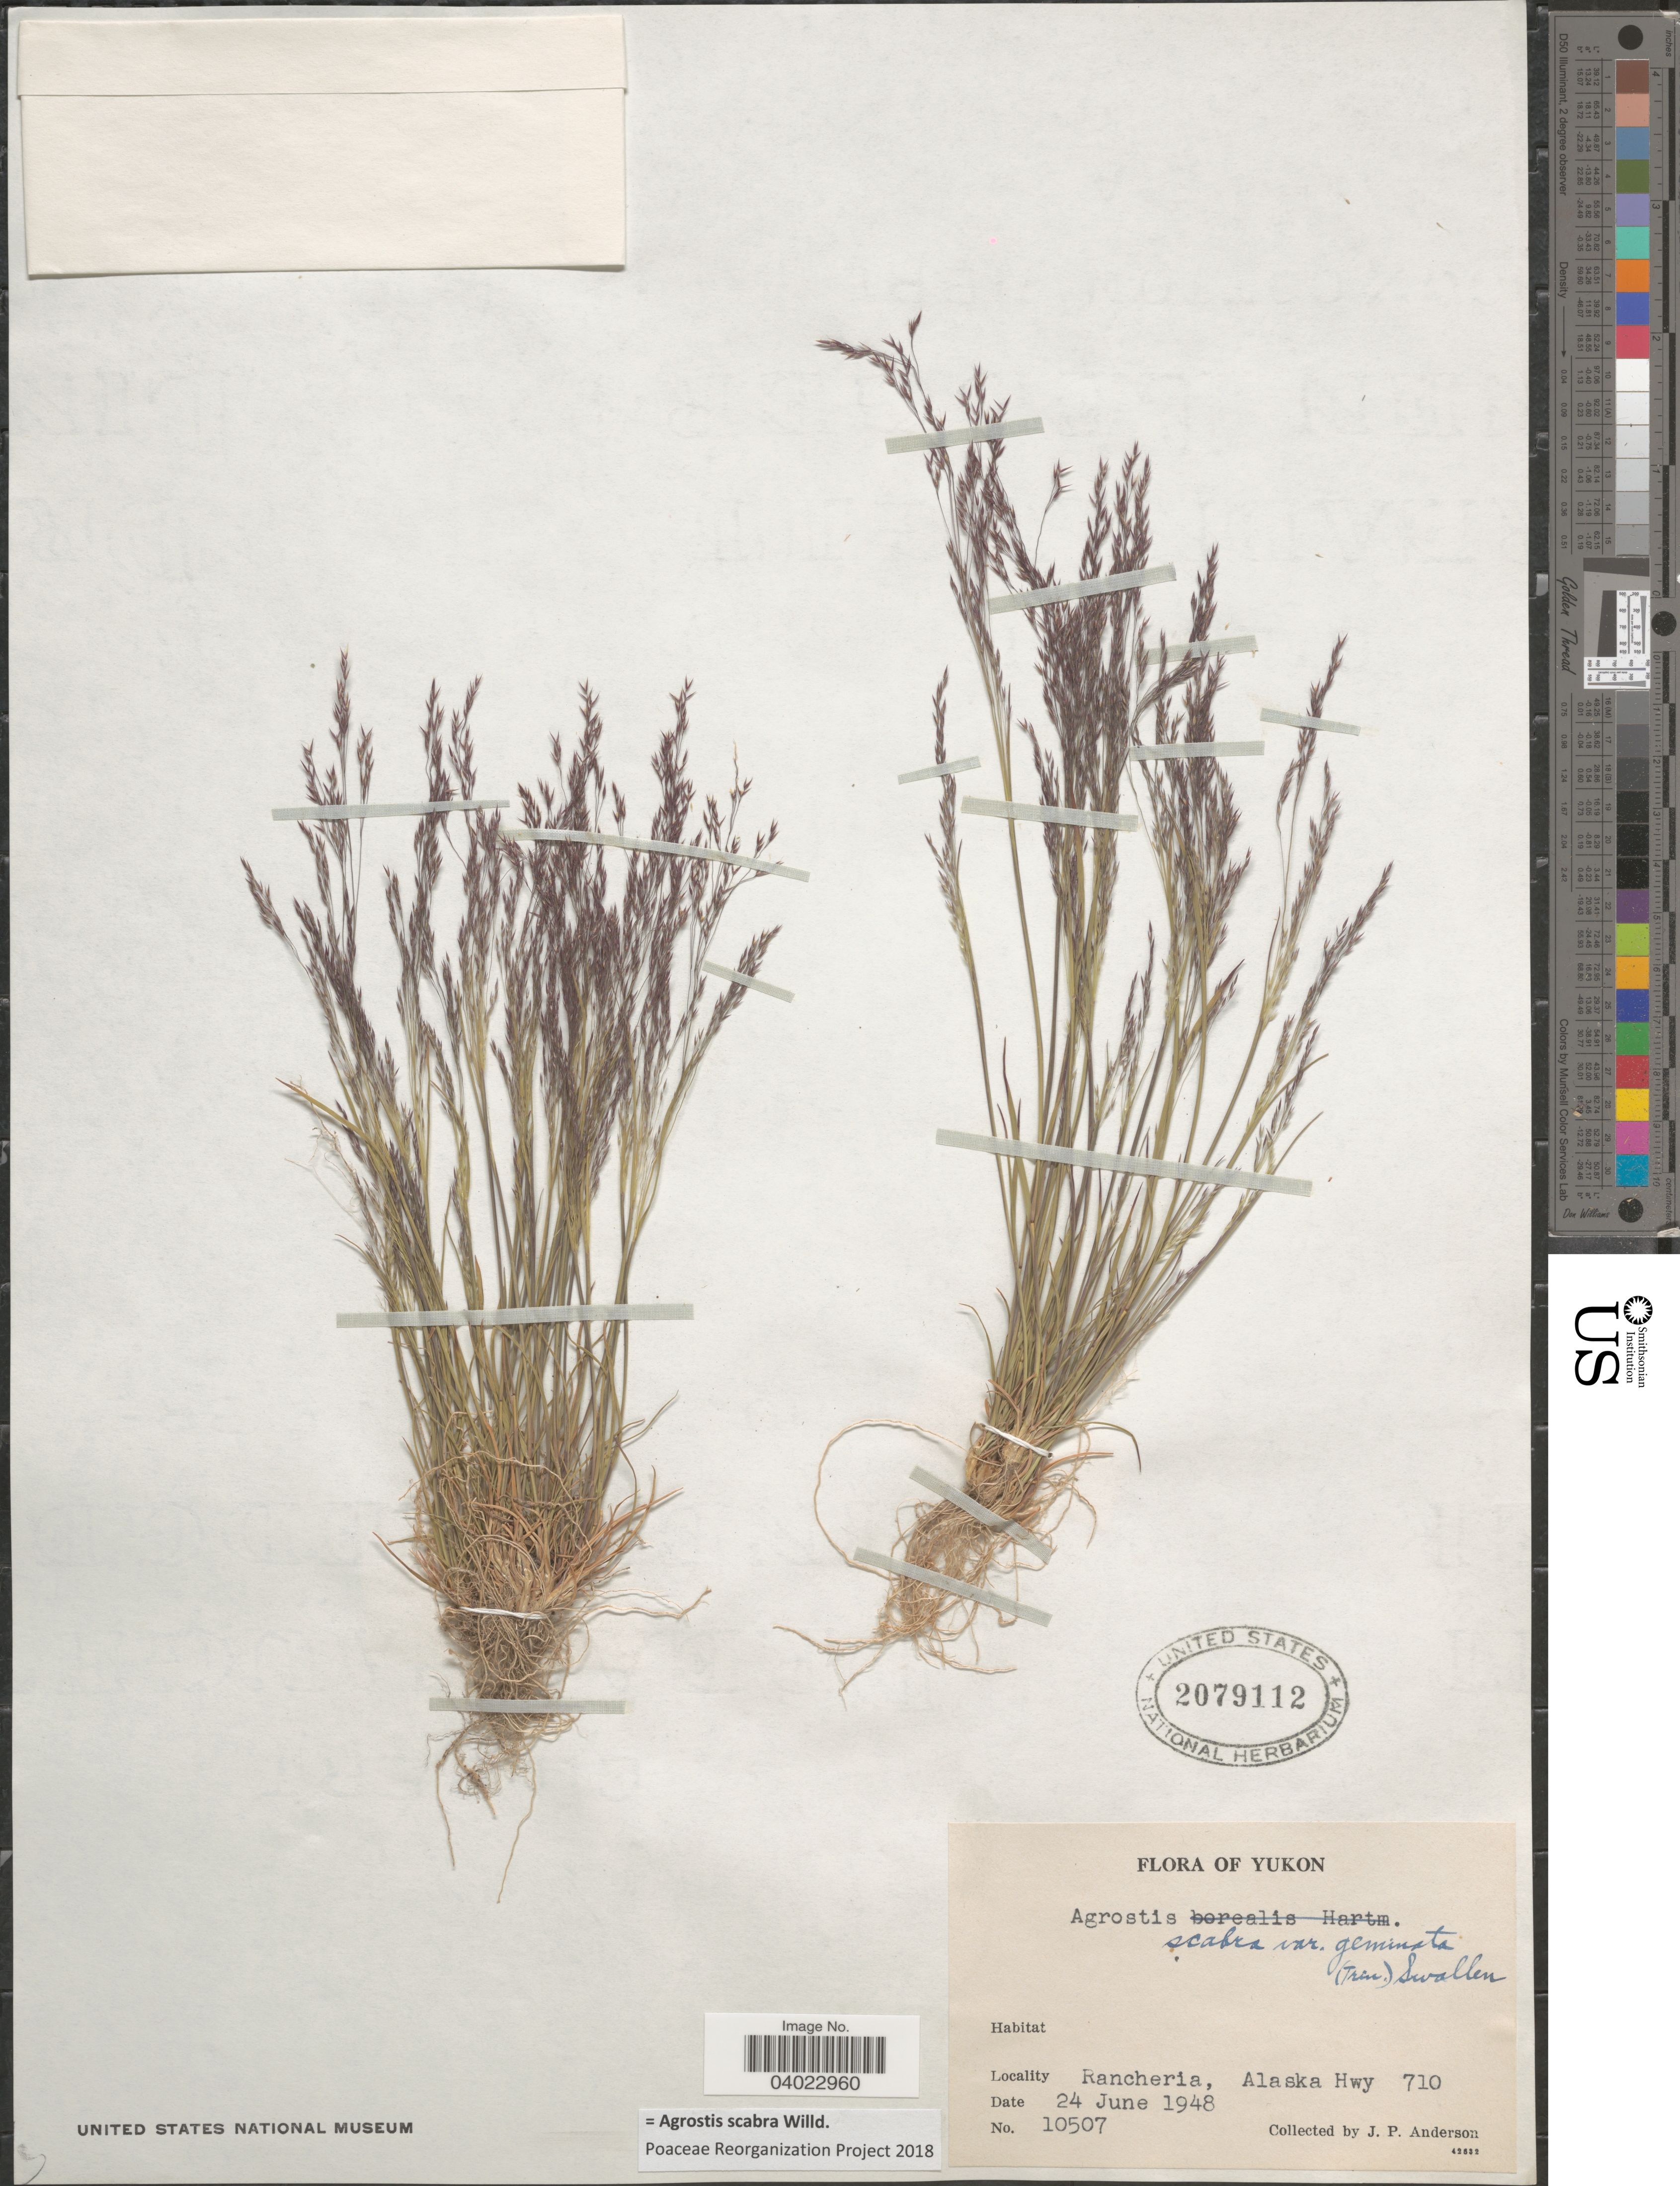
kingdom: Plantae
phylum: Tracheophyta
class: Liliopsida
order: Poales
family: Poaceae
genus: Agrostis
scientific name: Agrostis scabra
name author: Willd.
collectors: J. P. Anderson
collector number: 10507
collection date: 1948-06-24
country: Canada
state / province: Yukon Territory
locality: Yukon. Rancheria, Alaska Hwy 710.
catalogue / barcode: US 2079112